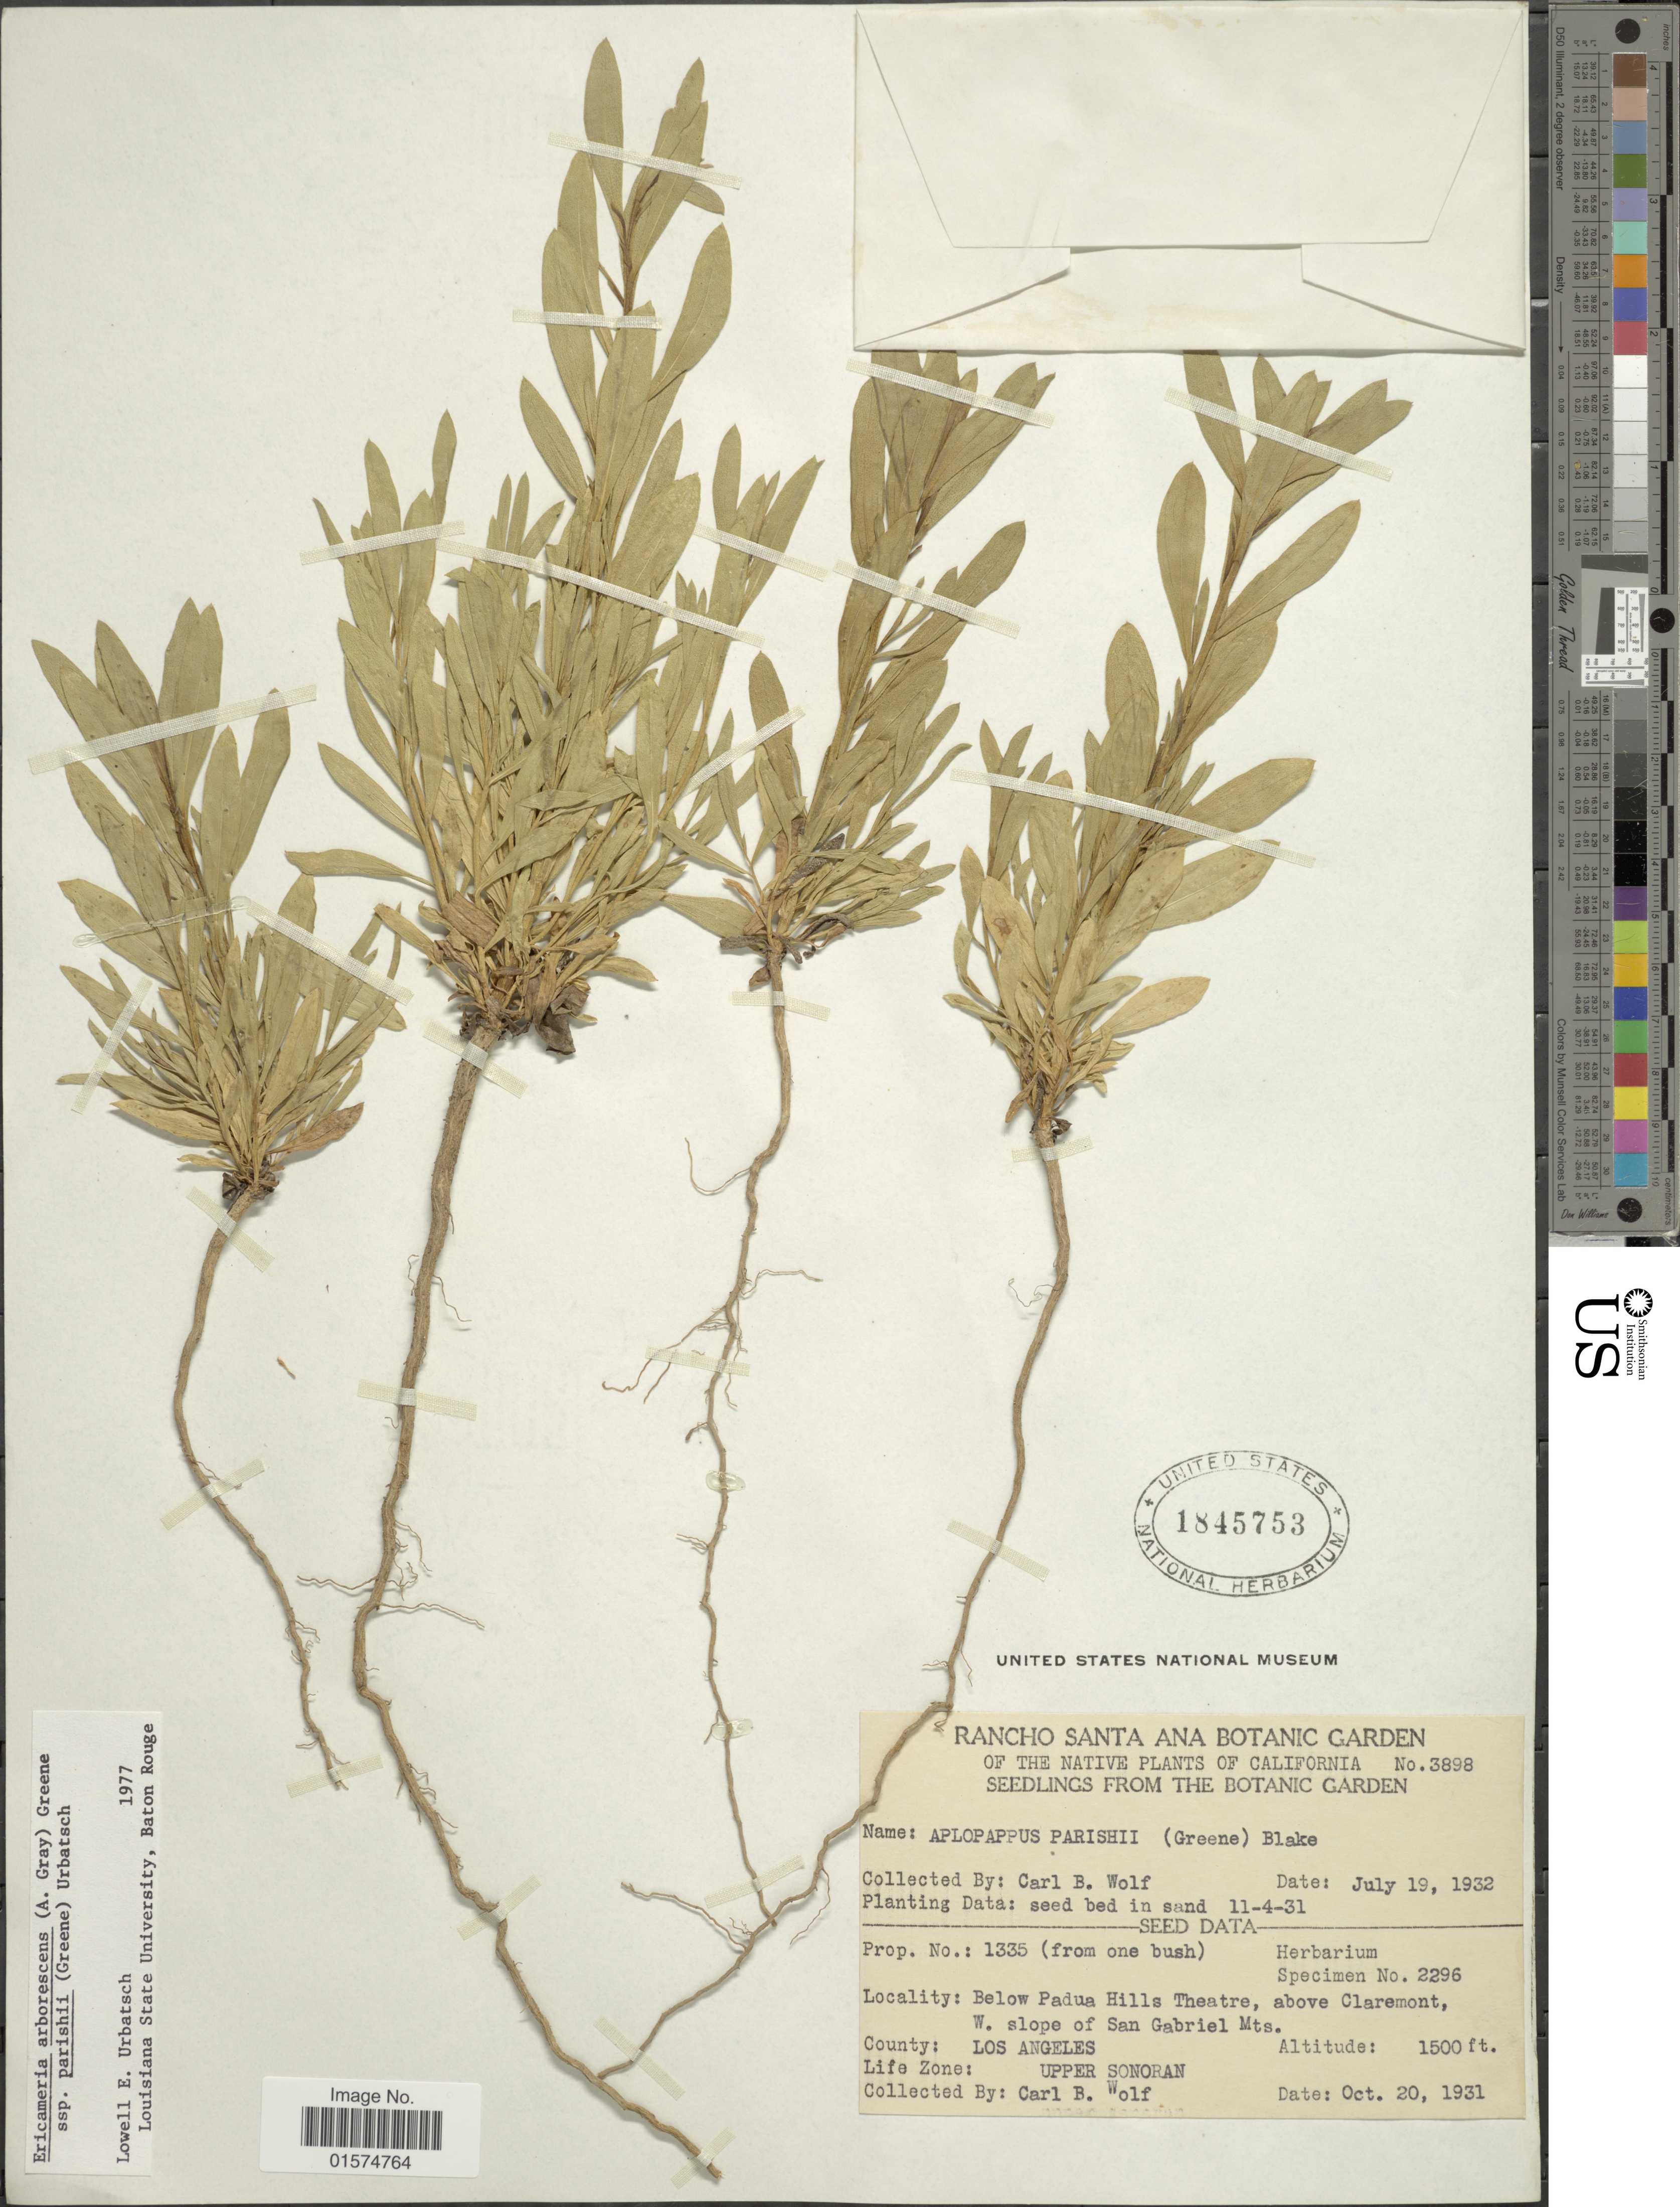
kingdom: Plantae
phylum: Tracheophyta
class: Magnoliopsida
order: Asterales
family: Asteraceae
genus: Ericameria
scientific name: Ericameria arborescens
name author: (A. Gray) Greene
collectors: C. B. Wolf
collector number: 3898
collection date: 1932-07-19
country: United States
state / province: California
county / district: Orange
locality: Rancho Santa Ana Botanic Garden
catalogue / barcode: US 1845753